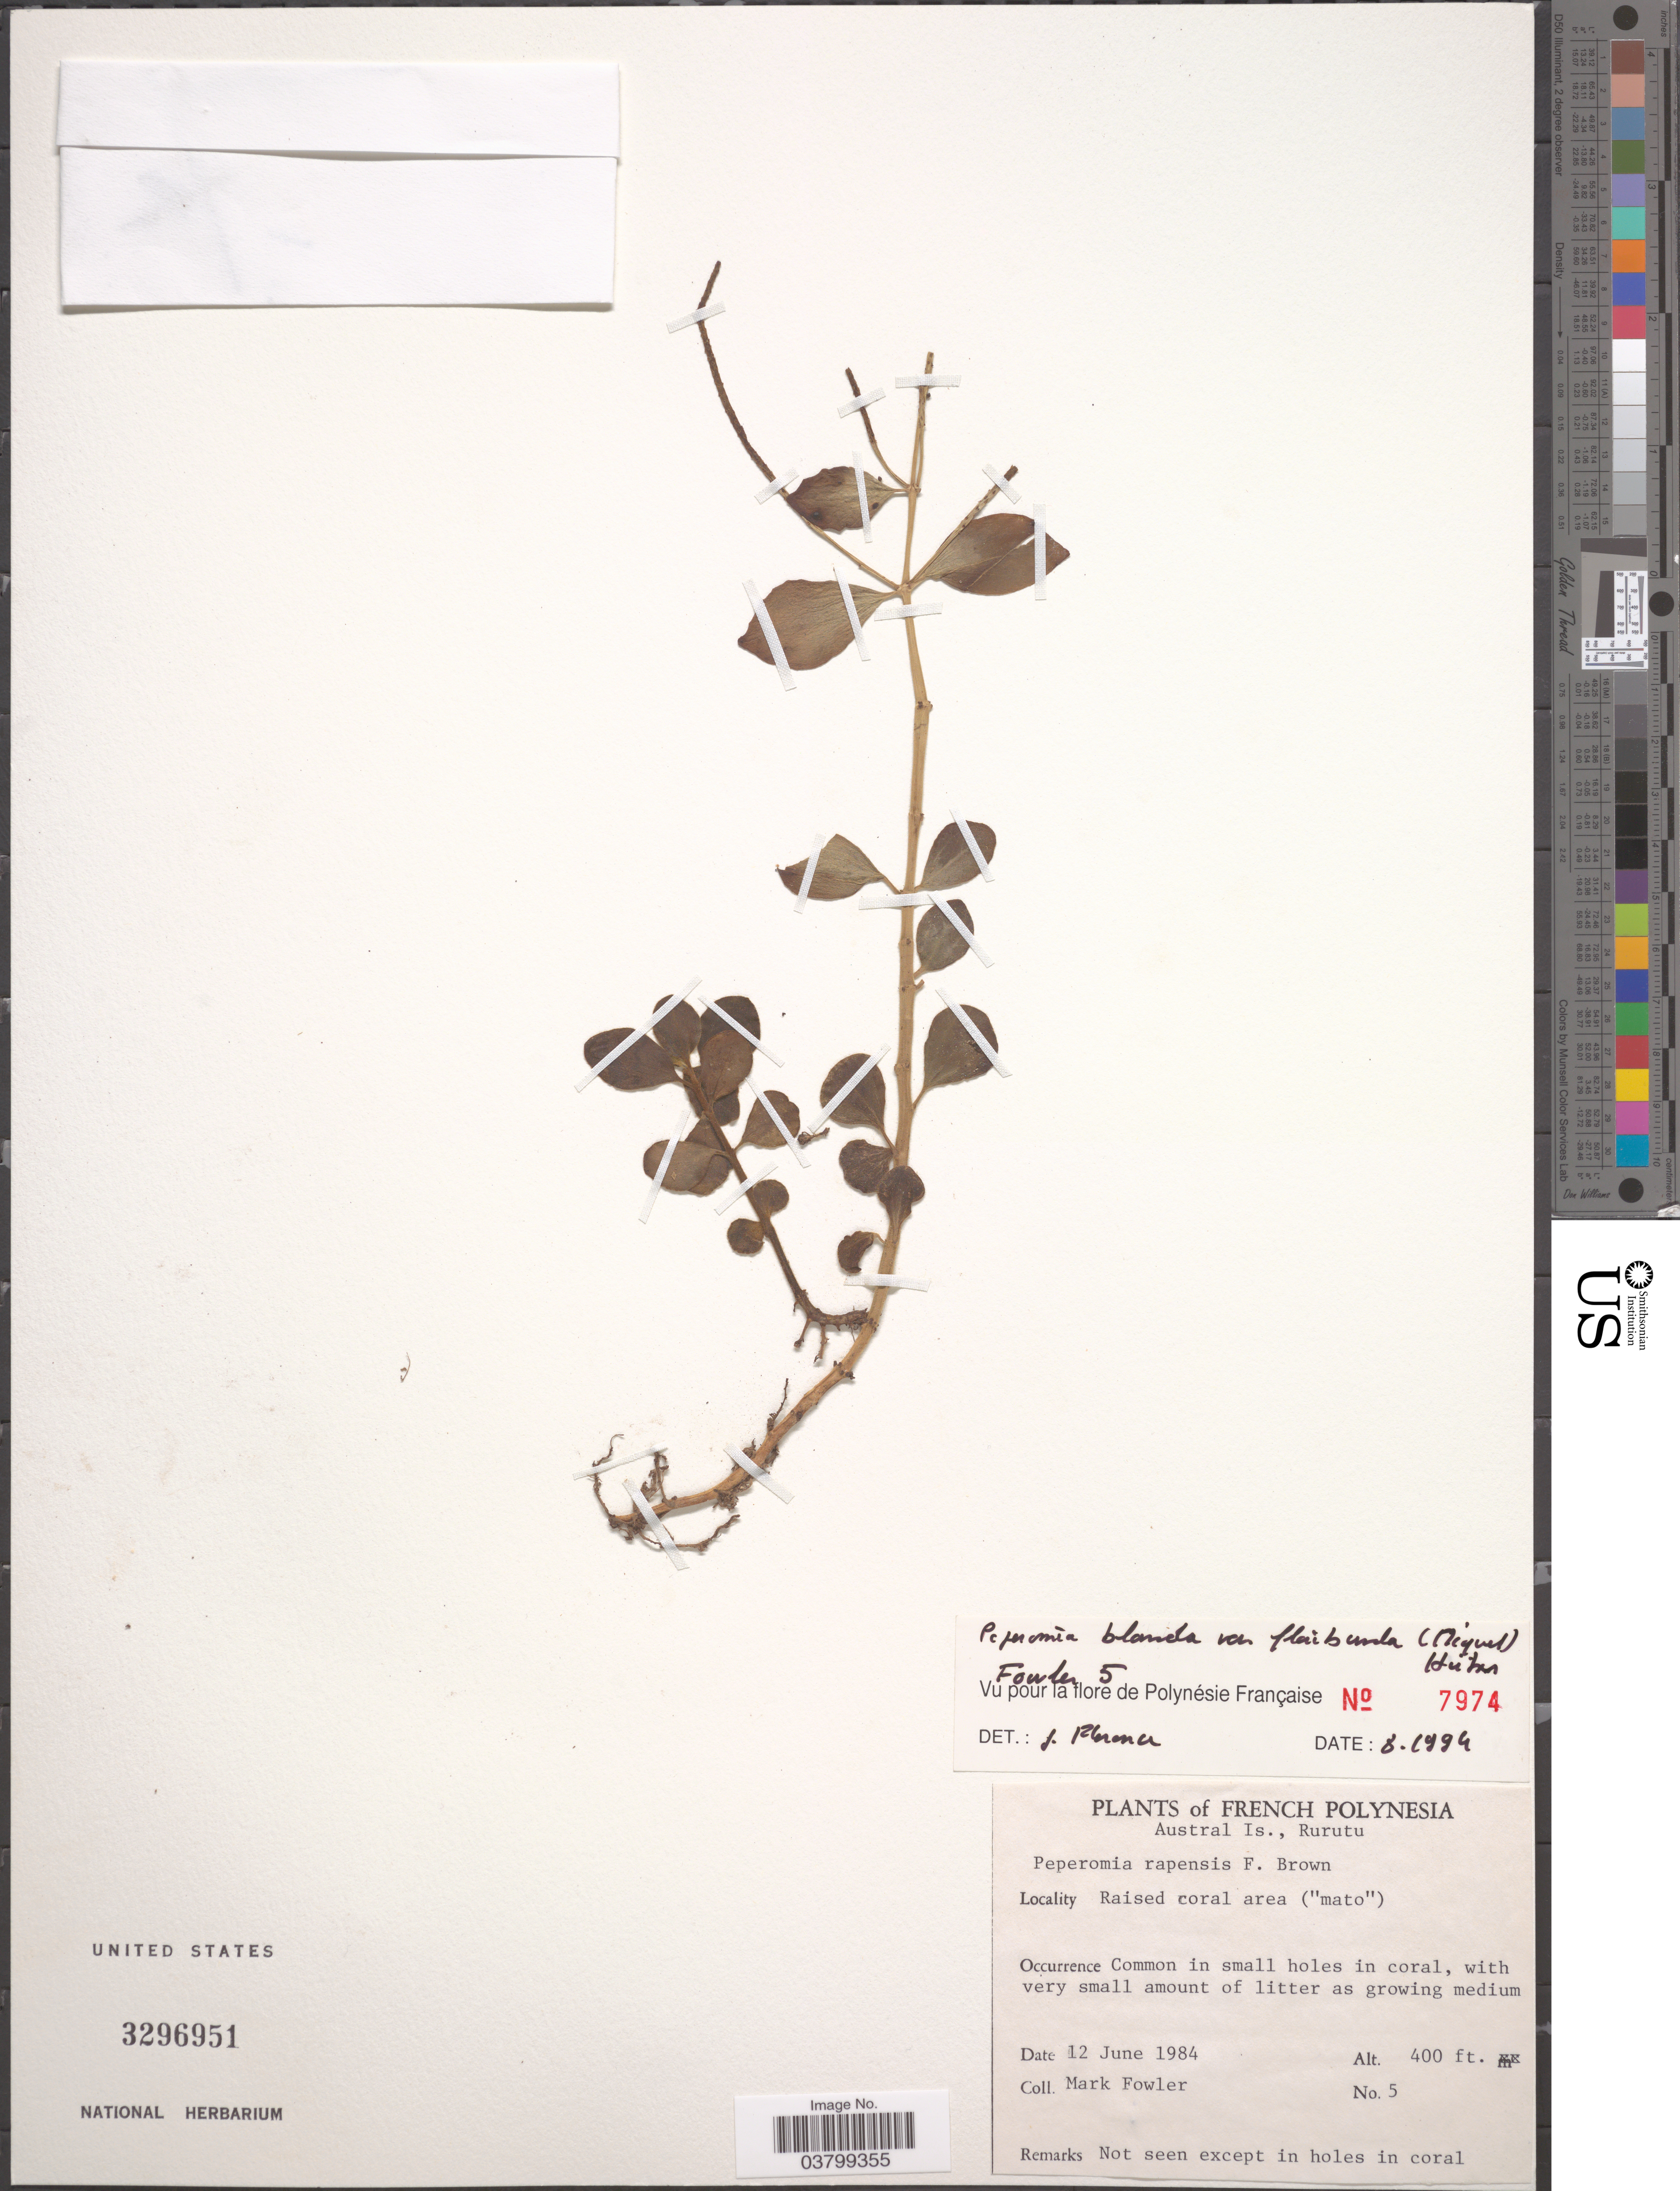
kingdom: Plantae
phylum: Tracheophyta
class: Magnoliopsida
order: Piperales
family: Piperaceae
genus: Peperomia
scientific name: Peperomia leptostachya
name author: Hook. & Arn.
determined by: Wagner, W. L., (BOT), Smithsonian Institution - National Museum of Natural History (UNITED STATES)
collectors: M. Fowler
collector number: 5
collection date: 1984-06-12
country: French Polynesia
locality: Austral Is., Rurutu. Raised coral area ("mato").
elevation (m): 122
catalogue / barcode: US 3296951